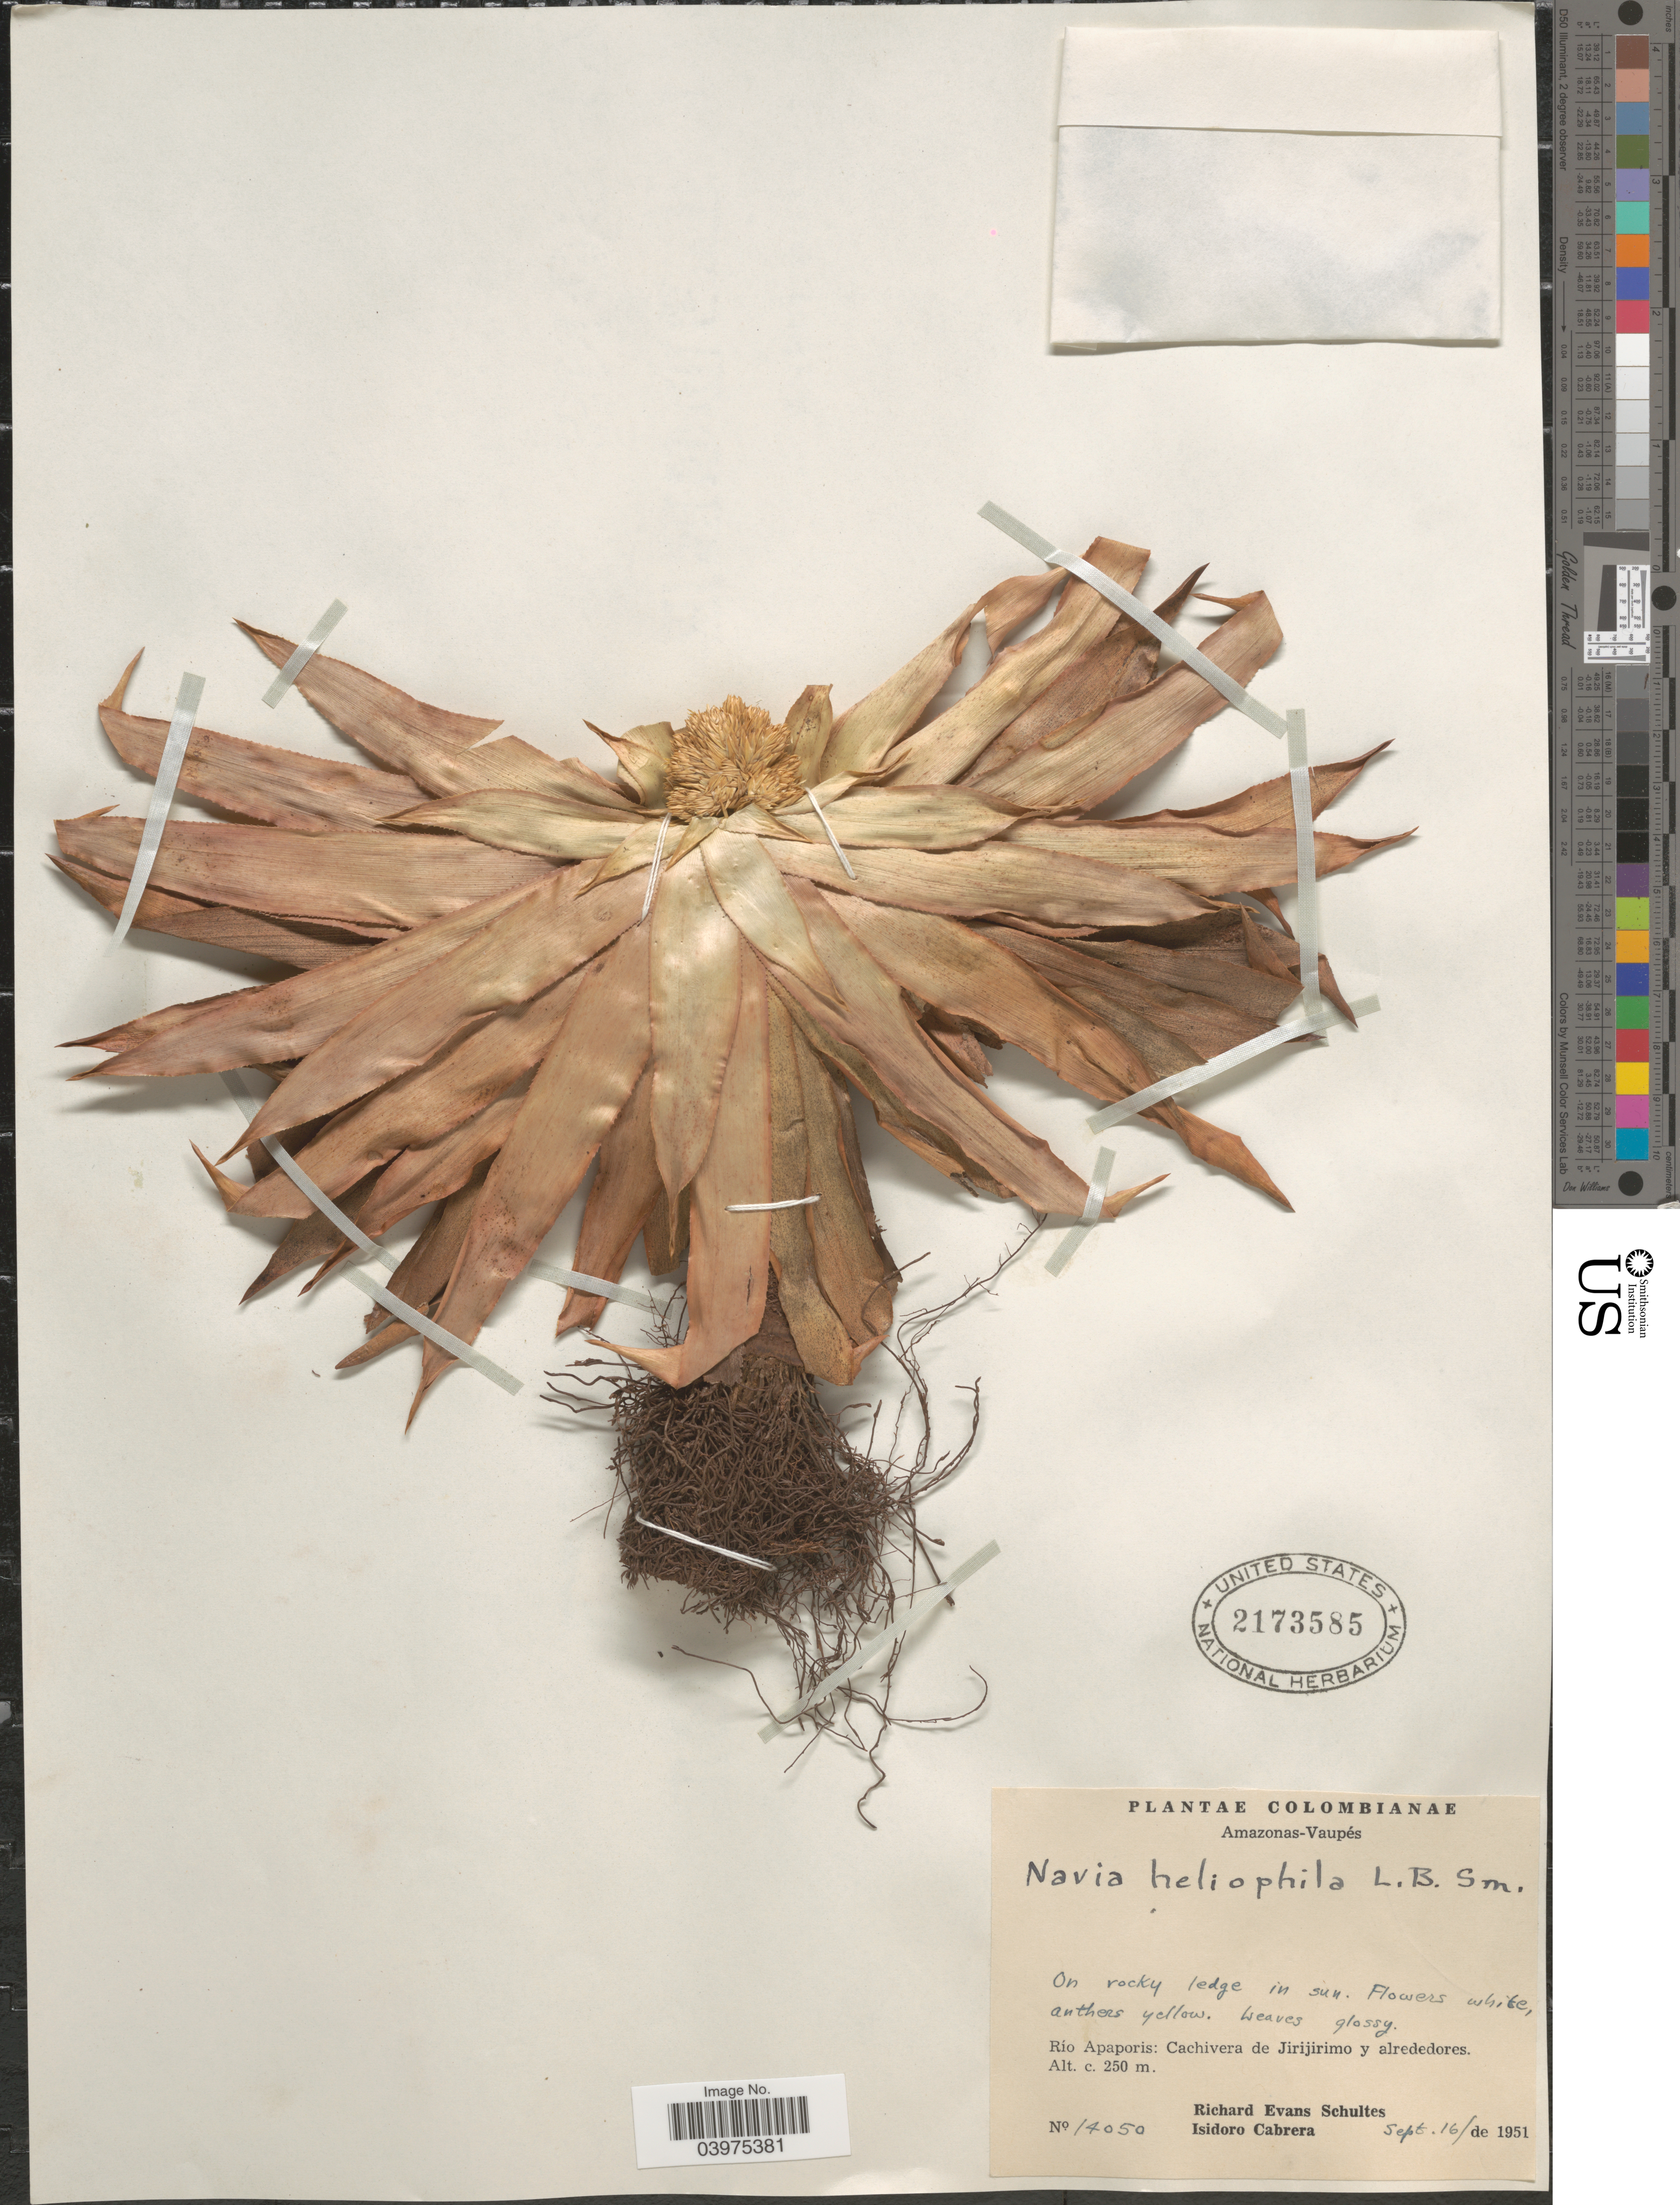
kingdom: Plantae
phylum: Tracheophyta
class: Liliopsida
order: Poales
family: Bromeliaceae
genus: Navia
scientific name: Navia heliophila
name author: L.B. Sm.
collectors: R. E. Schultes & I. Cabrera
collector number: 14050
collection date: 1951-09-16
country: Colombia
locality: Amazonas-Vaupés. Río Apaporis: Cachivera de Jirijirimo y alrededores.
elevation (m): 250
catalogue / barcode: US 2173585